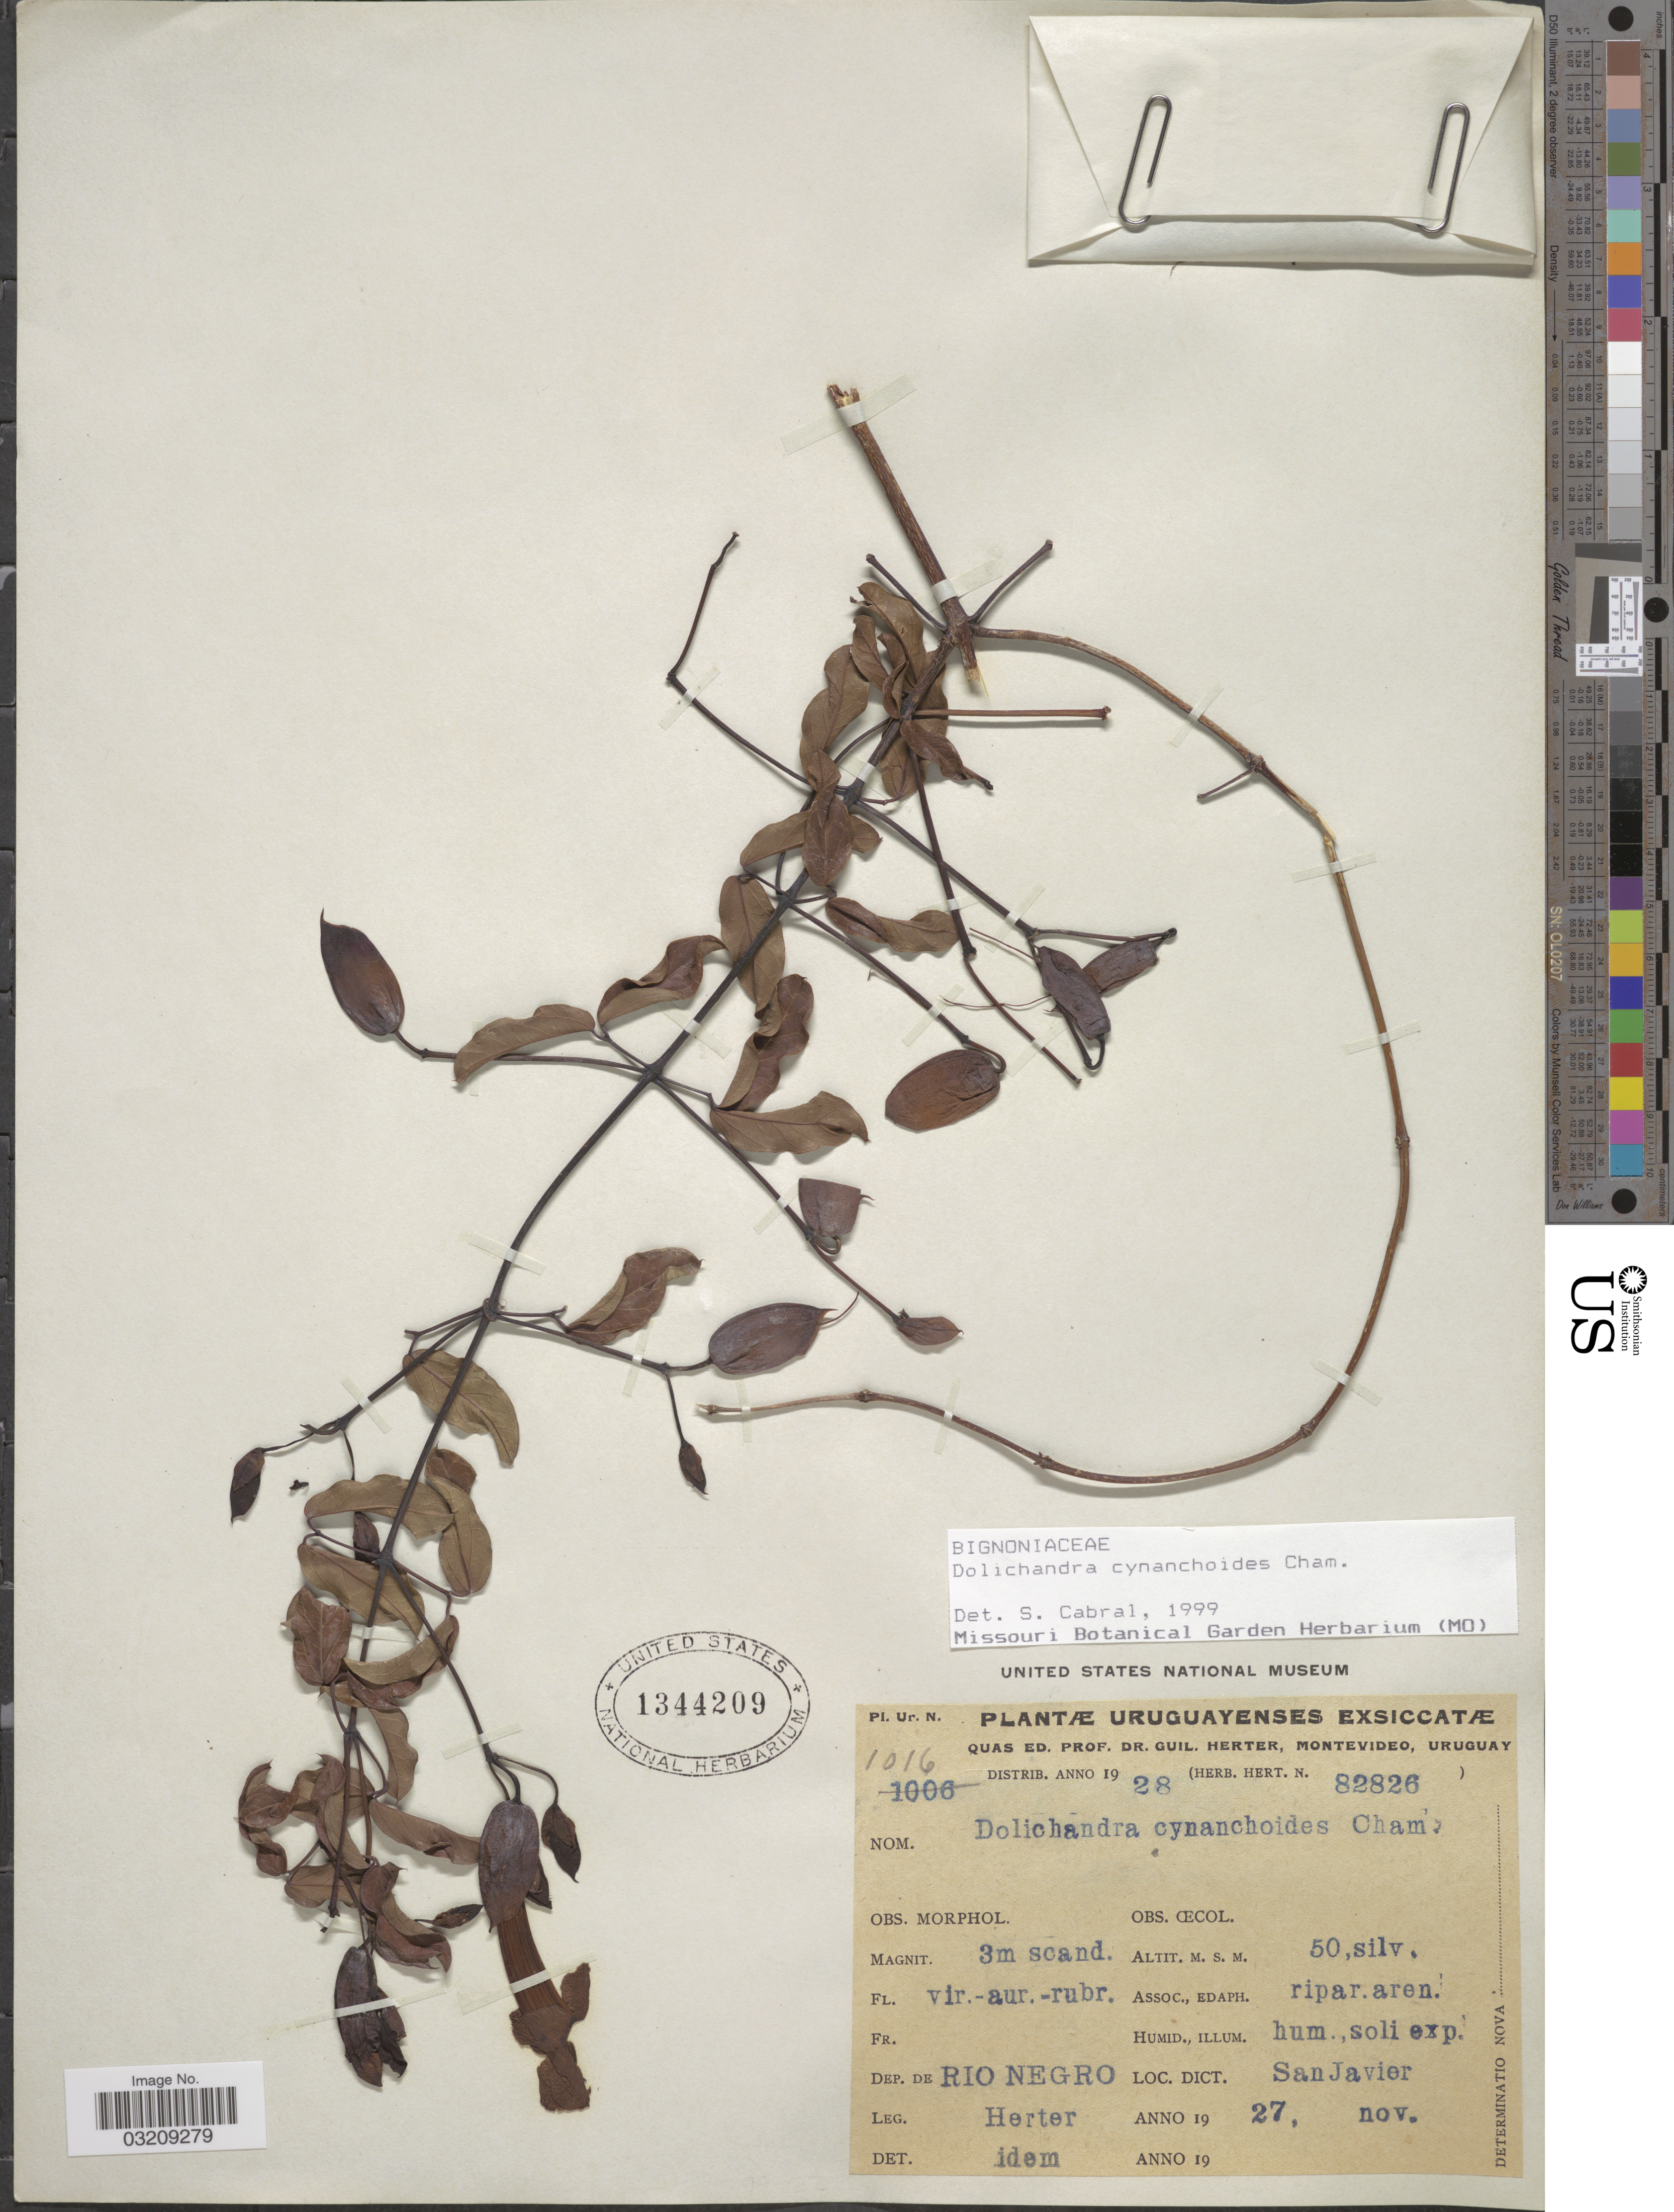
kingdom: Plantae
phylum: Tracheophyta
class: Magnoliopsida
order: Lamiales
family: Bignoniaceae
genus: Dolichandra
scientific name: Dolichandra cynanchoides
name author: Cham.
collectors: G. Herter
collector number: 82826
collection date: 1927-11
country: Uruguay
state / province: Rio Negro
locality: Dep. De Rio Negro. San Javier.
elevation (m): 50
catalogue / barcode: US 1344209